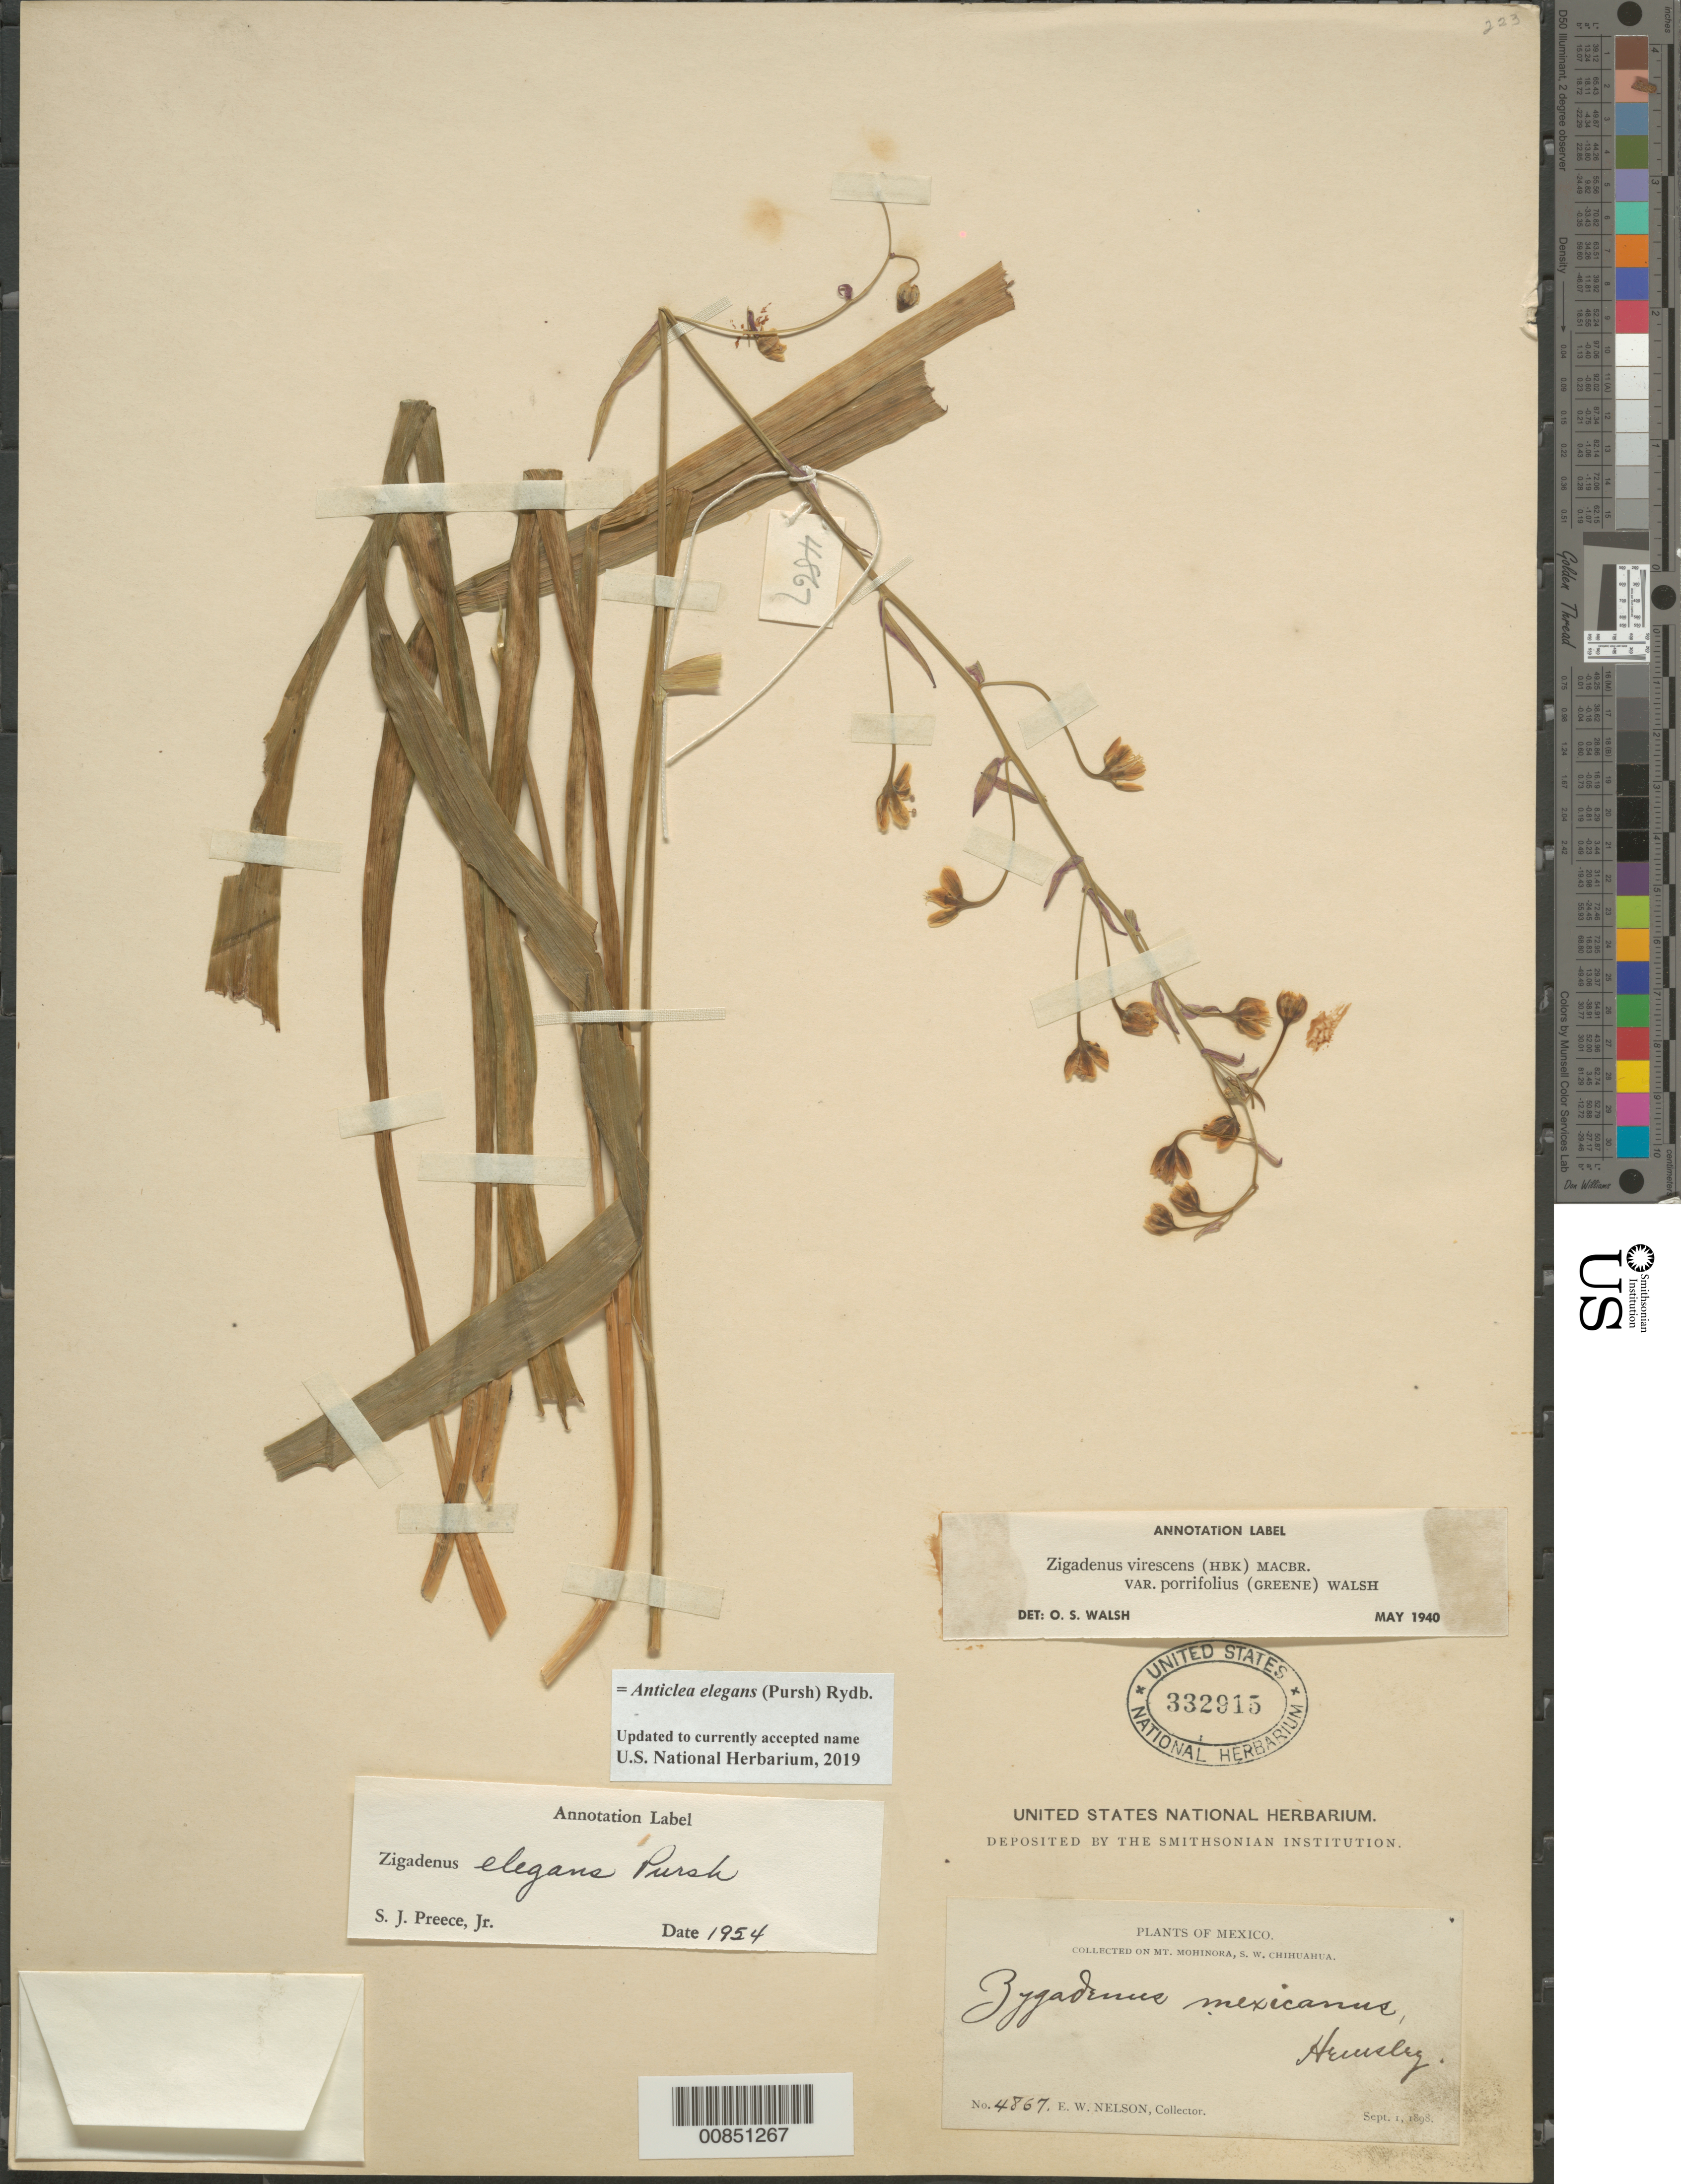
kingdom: Plantae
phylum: Tracheophyta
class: Liliopsida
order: Liliales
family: Melanthiaceae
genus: Anticlea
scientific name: Anticlea elegans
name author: (Pursh) Rydb.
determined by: Strong, Mark T., (BOT), Smithsonian Institution - National Museum of Natural History (UNITED STATES)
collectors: E. W. Nelson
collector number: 4867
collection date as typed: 01 Sep 1898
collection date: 1898-09-01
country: Mexico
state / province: Chihuahua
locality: Mt. Mohinora, S.W. Chihuahua.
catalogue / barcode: US 332915